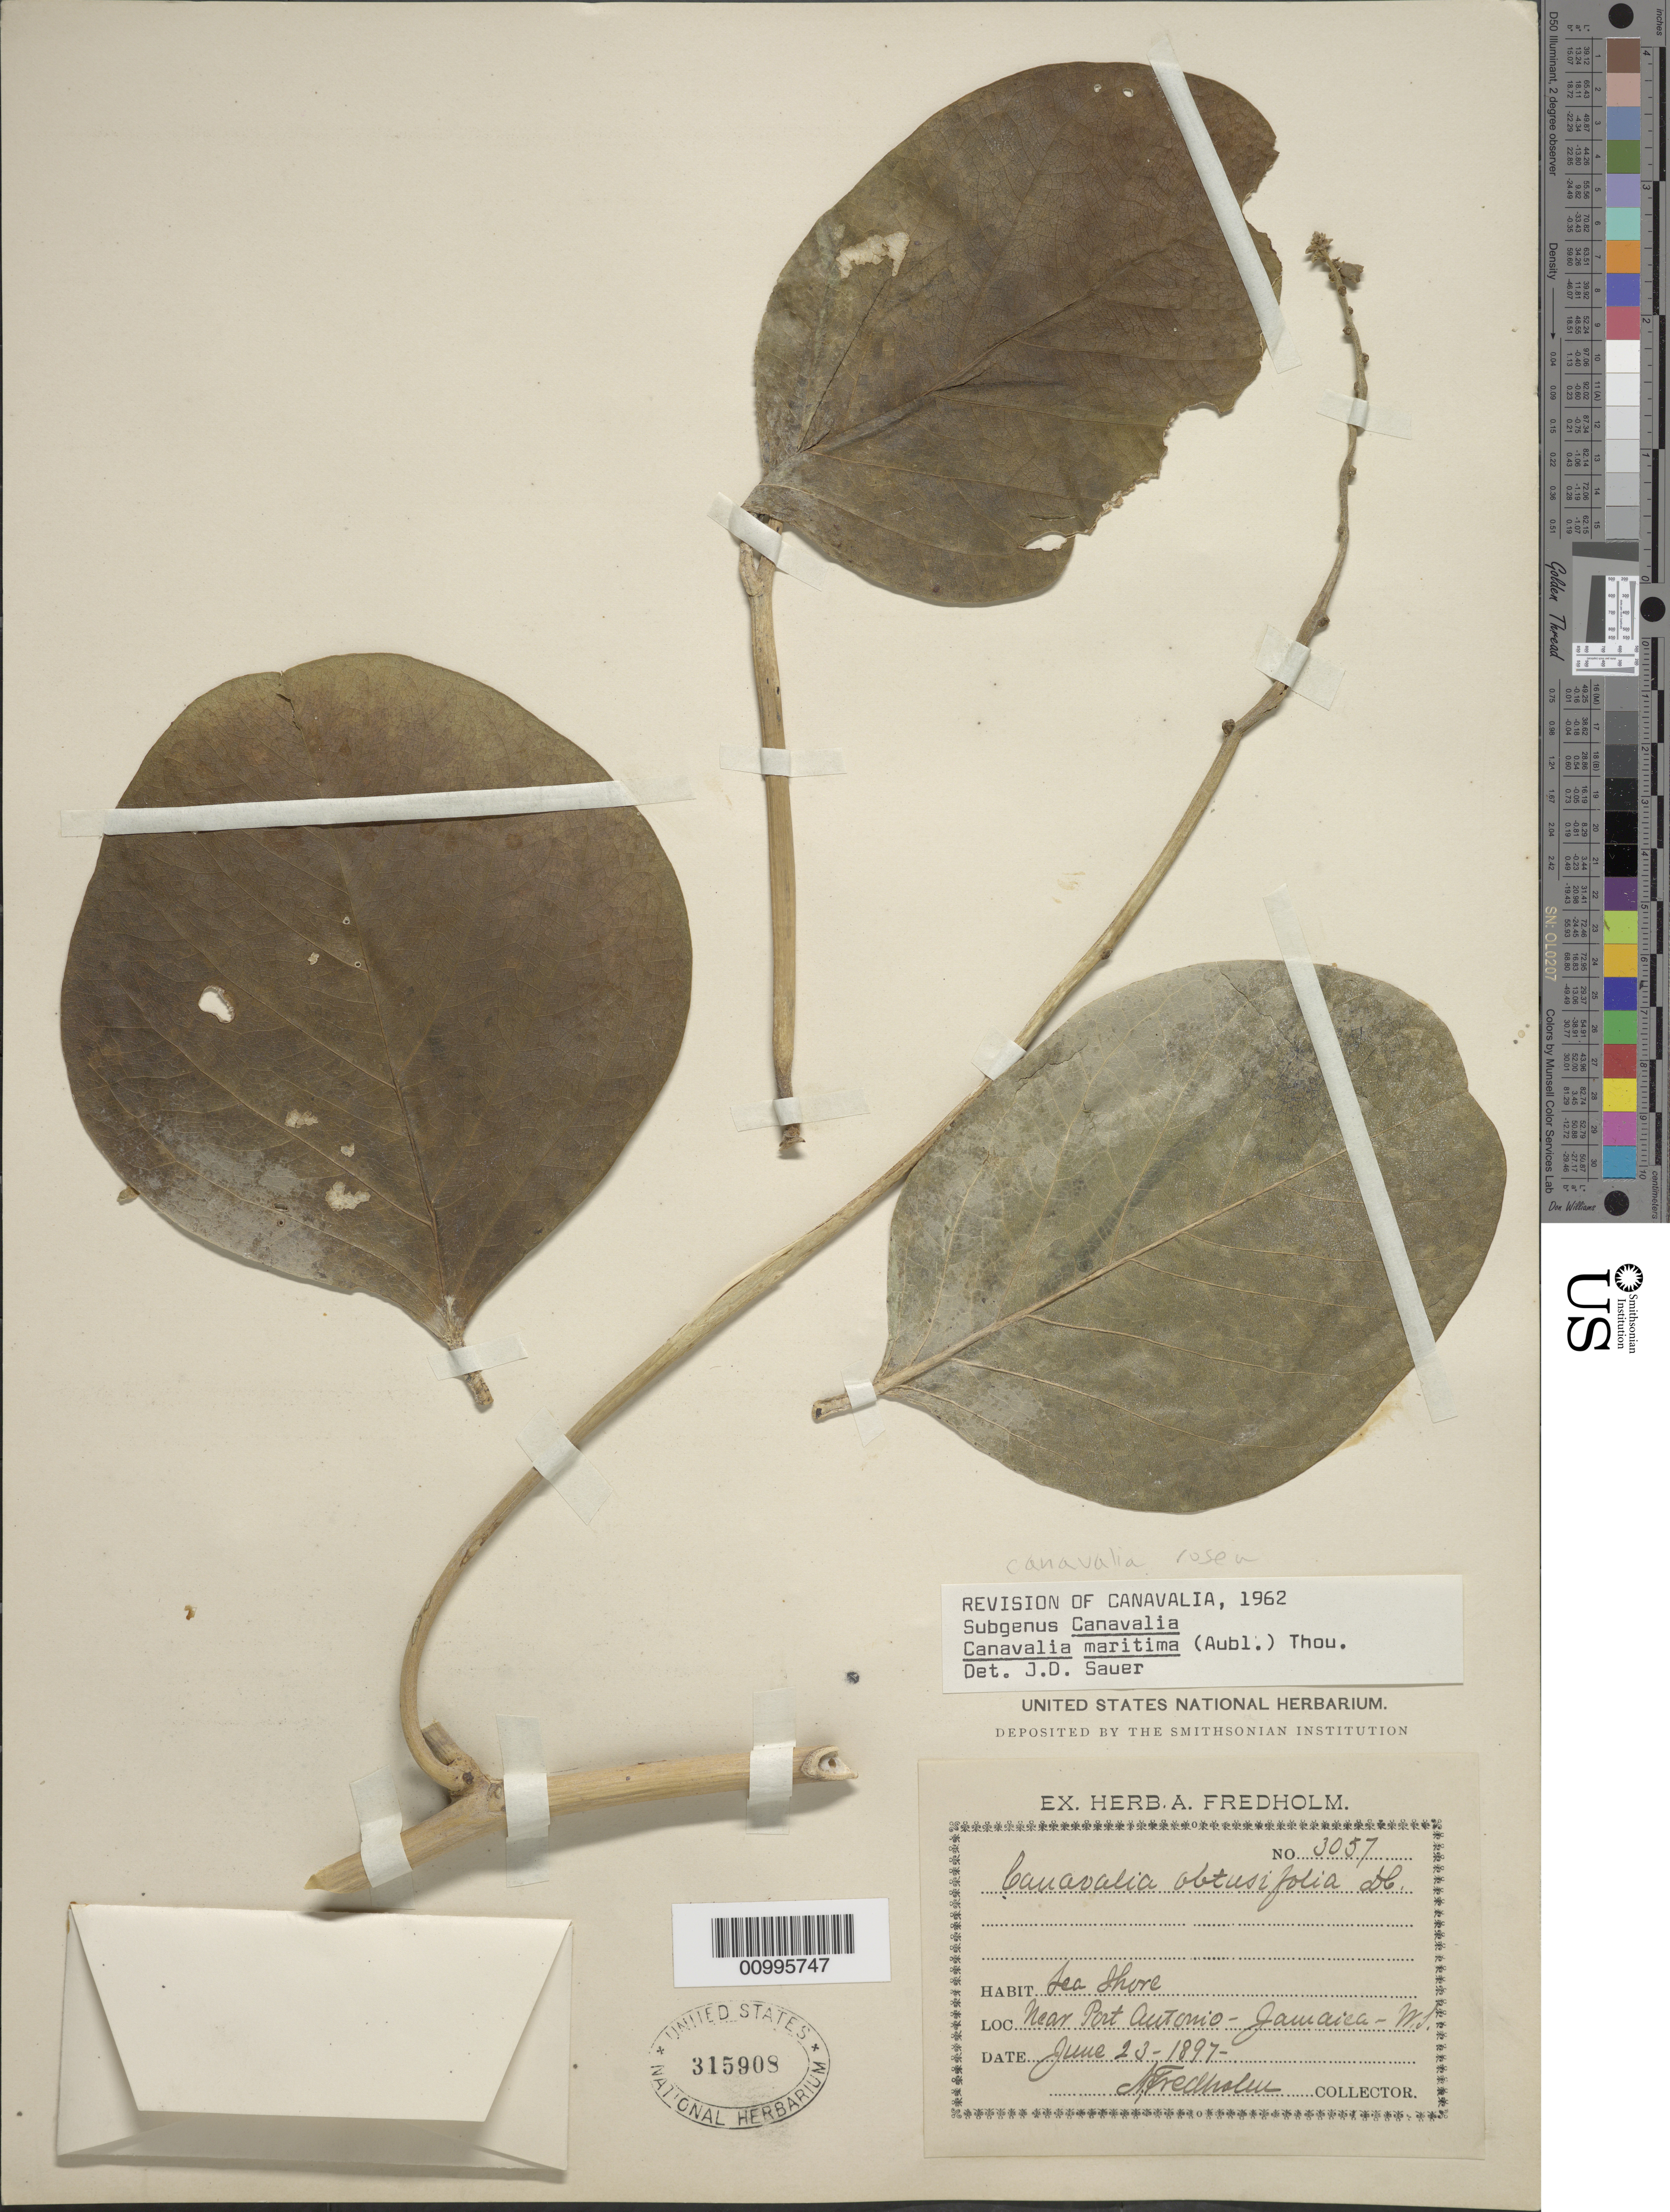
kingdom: Plantae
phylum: Tracheophyta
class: Magnoliopsida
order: Fabales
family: Fabaceae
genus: Canavalia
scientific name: Canavalia rosea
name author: (Sw.) DC.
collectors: A. Fredholm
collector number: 3057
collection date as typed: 23 Jun 1897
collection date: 1897-06-23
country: Jamaica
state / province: Portland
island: Jamaica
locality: Sea shore. Near Port Antonio.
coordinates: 0 N, 0 E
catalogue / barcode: US 315908